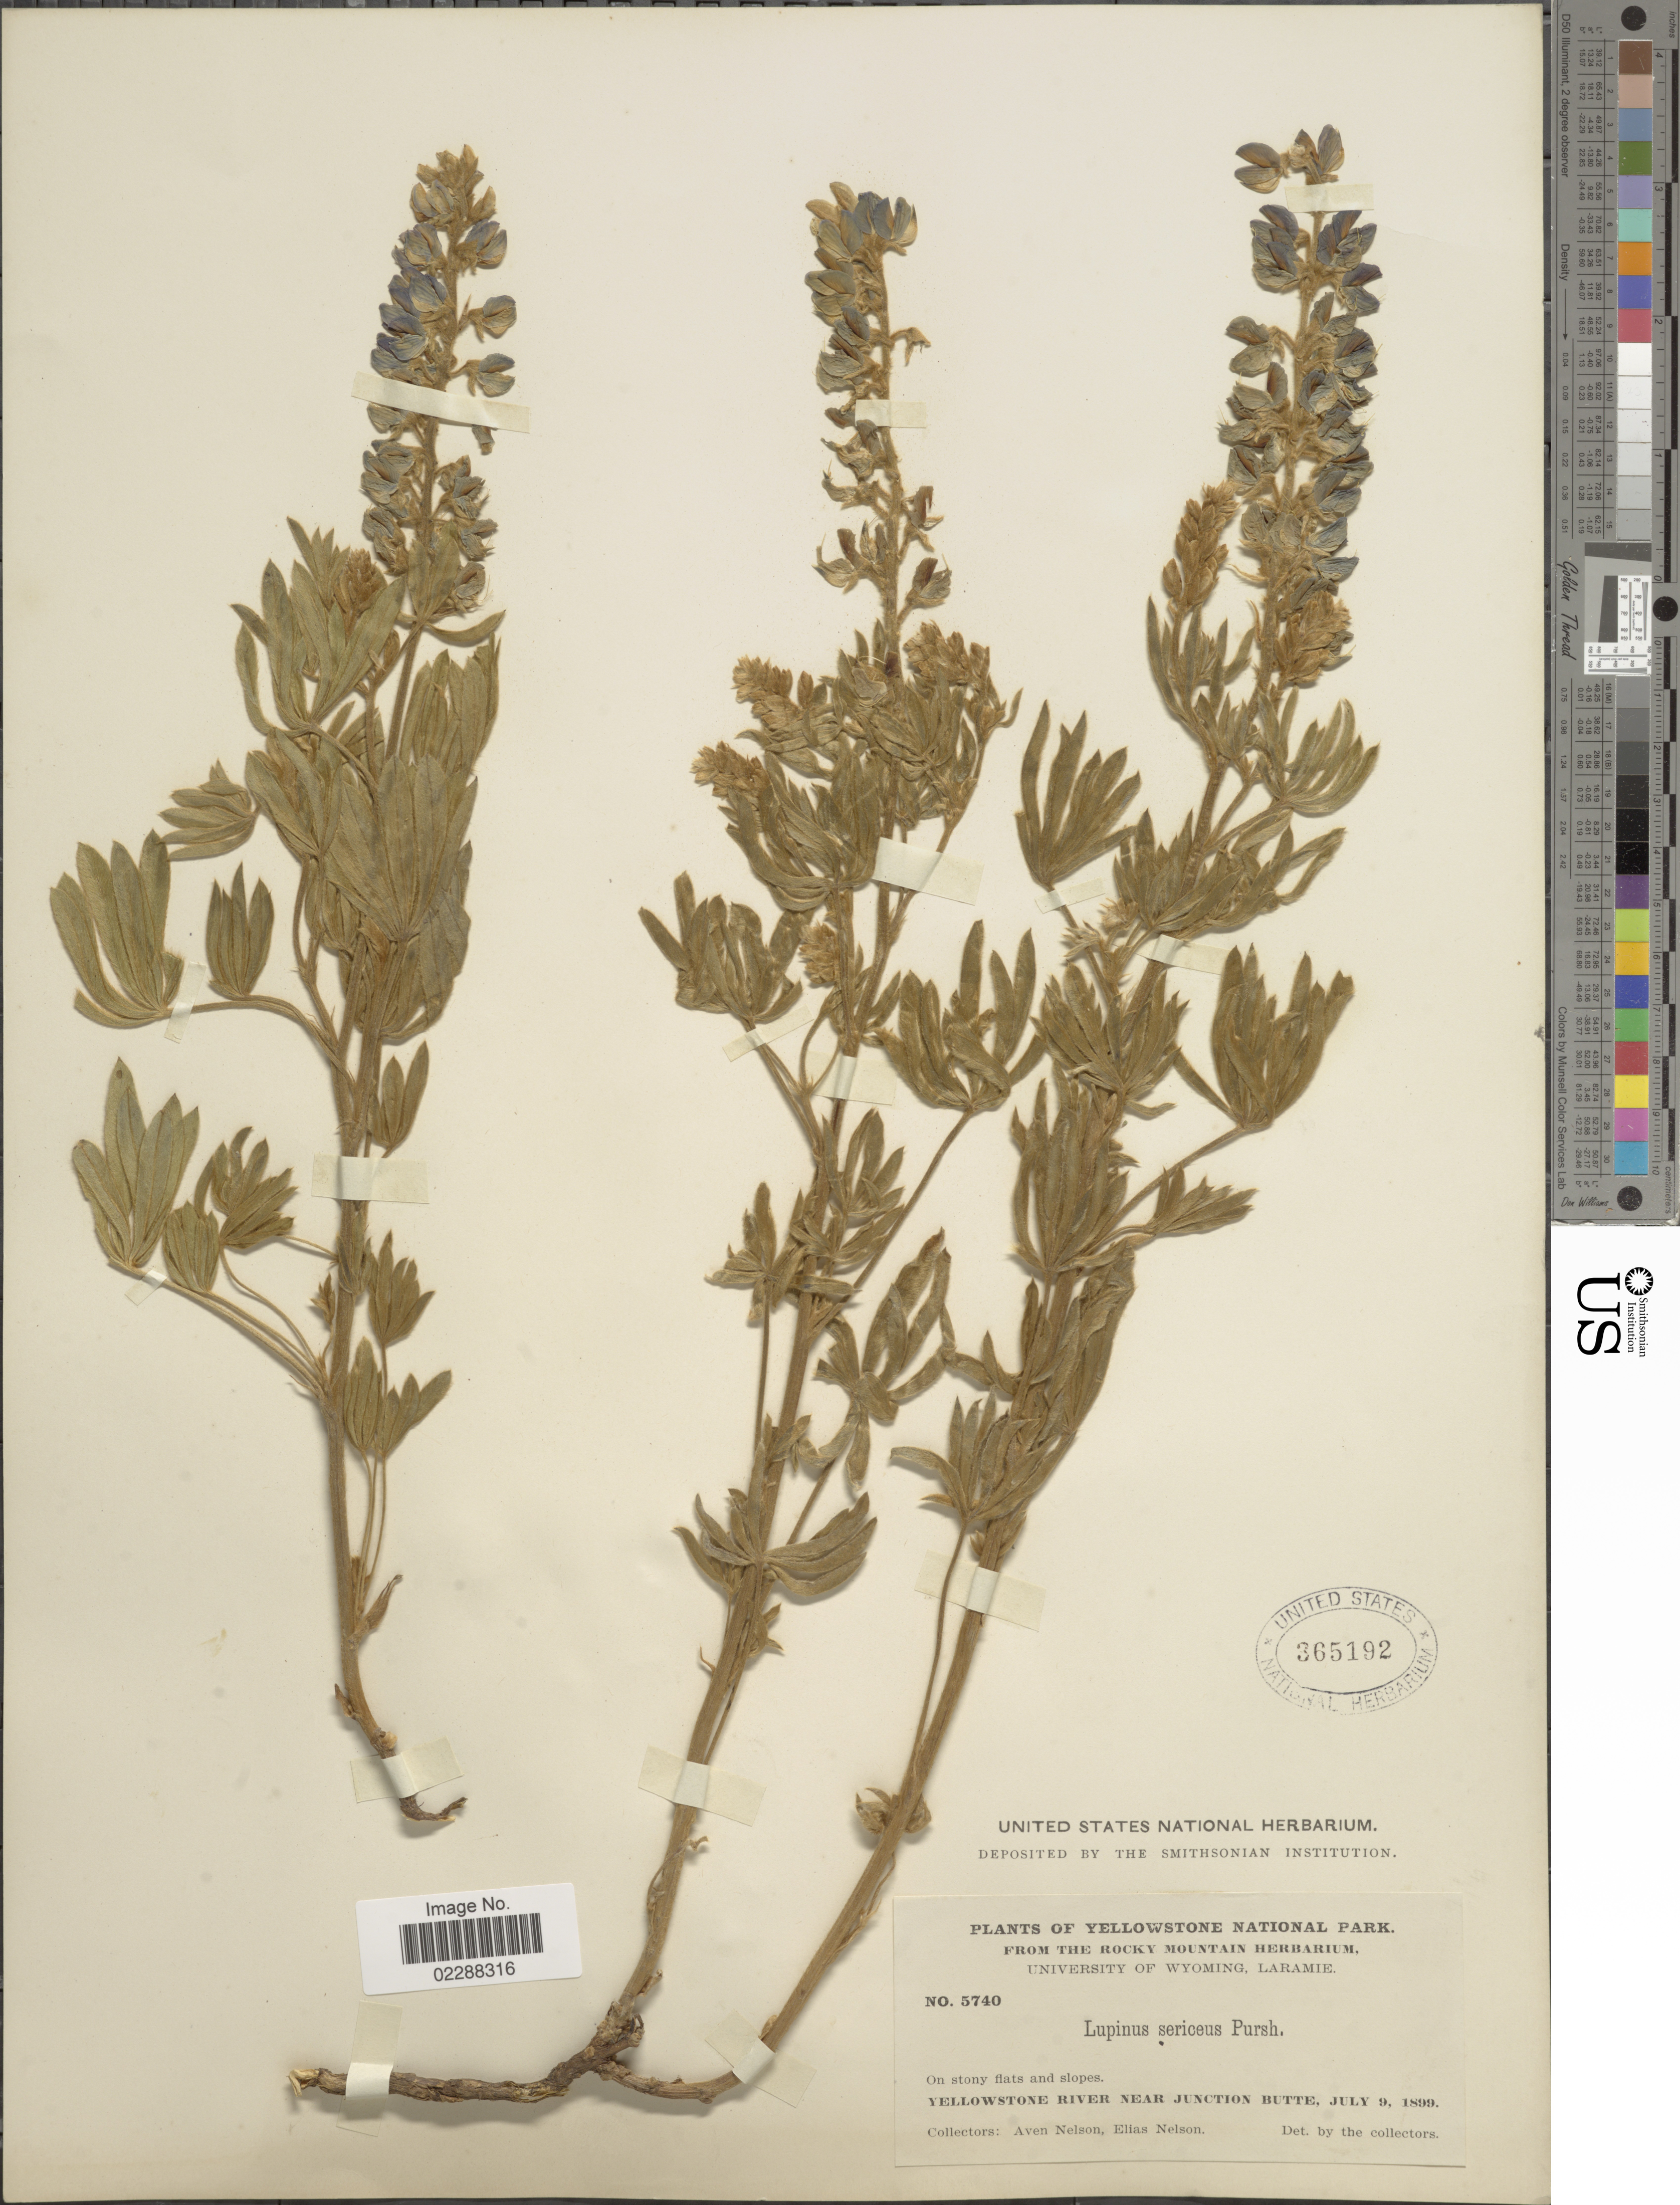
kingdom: Plantae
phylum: Tracheophyta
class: Magnoliopsida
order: Fabales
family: Fabaceae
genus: Lupinus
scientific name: Lupinus sp.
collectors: A. Nelson & E. Nelson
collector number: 5740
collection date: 1899-07-09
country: United States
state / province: Wyoming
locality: Yellowstone National Park, Yellowstone River near Junction Butte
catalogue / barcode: US 365192